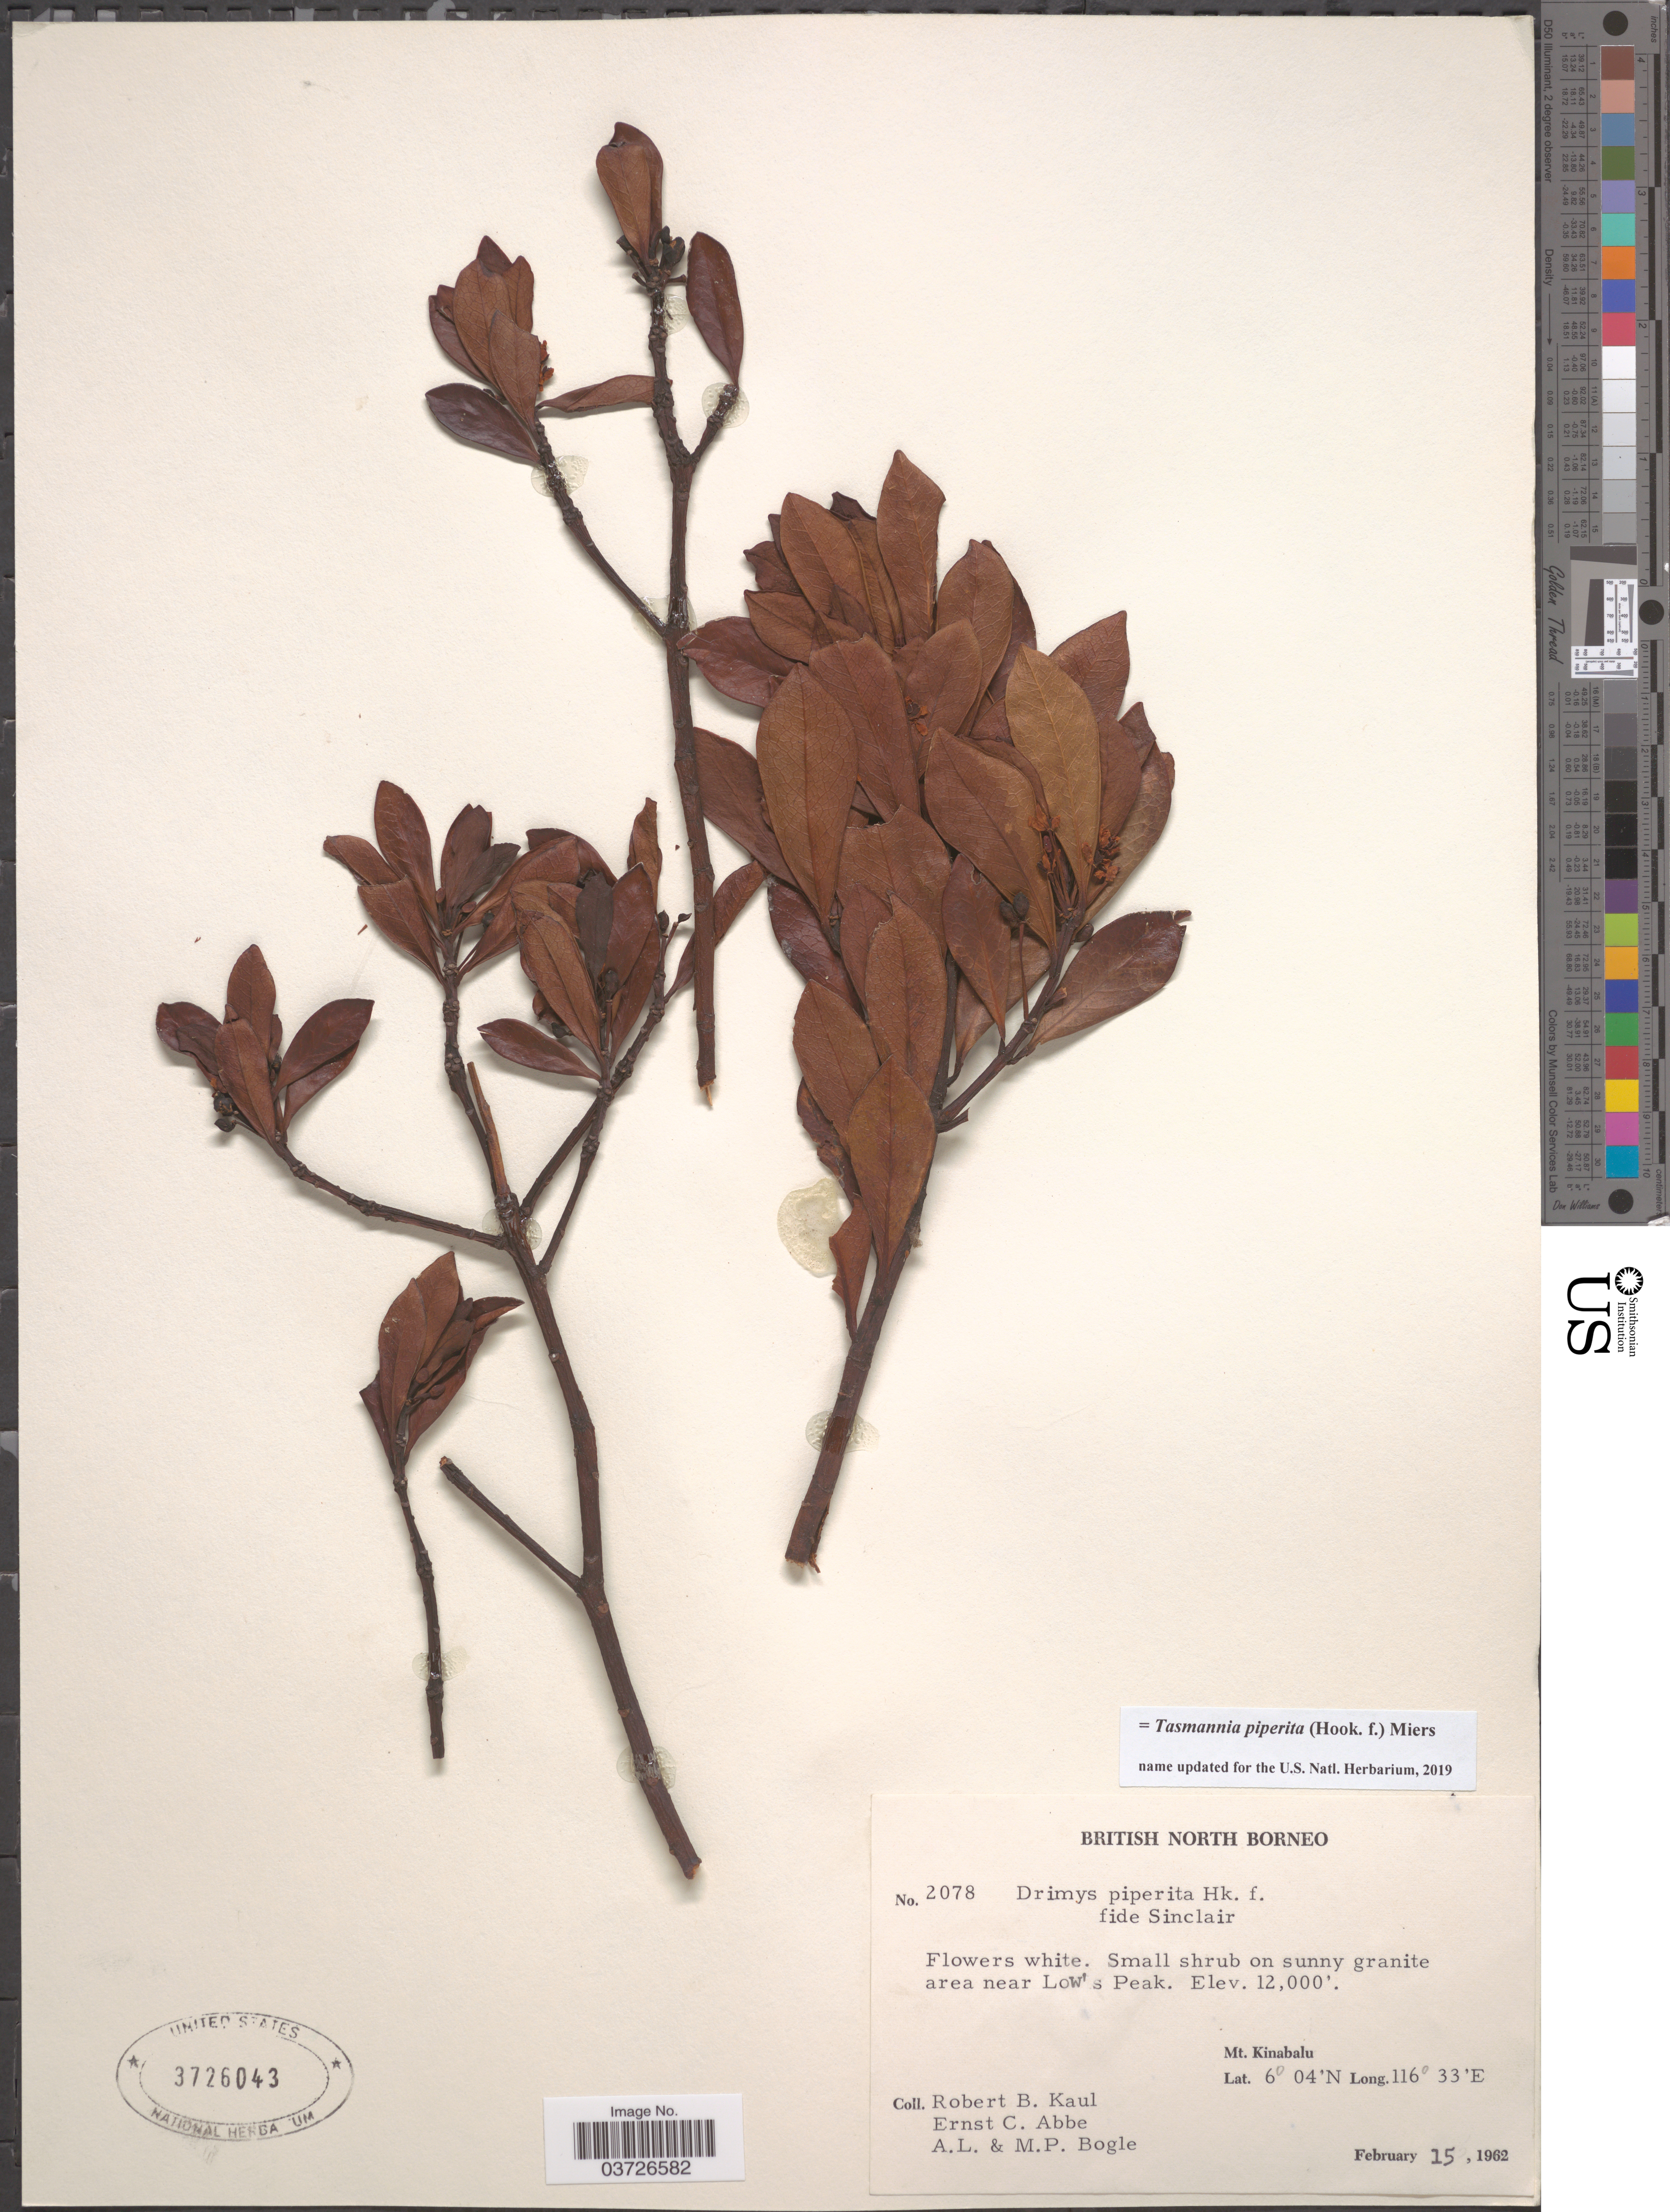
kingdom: Plantae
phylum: Tracheophyta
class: Magnoliopsida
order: Canellales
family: Winteraceae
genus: Tasmannia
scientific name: Tasmannia piperita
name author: (Hook. f.) Miers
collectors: R. Kaul, E. C. Abbe, Bogle, A.L. & M. Bogle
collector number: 2078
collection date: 1962-02-15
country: Malaysia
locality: British North Borneo. On sunny granite area near Low's Peak. Mt. Kinabalu.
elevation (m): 3658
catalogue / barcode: US 3726043